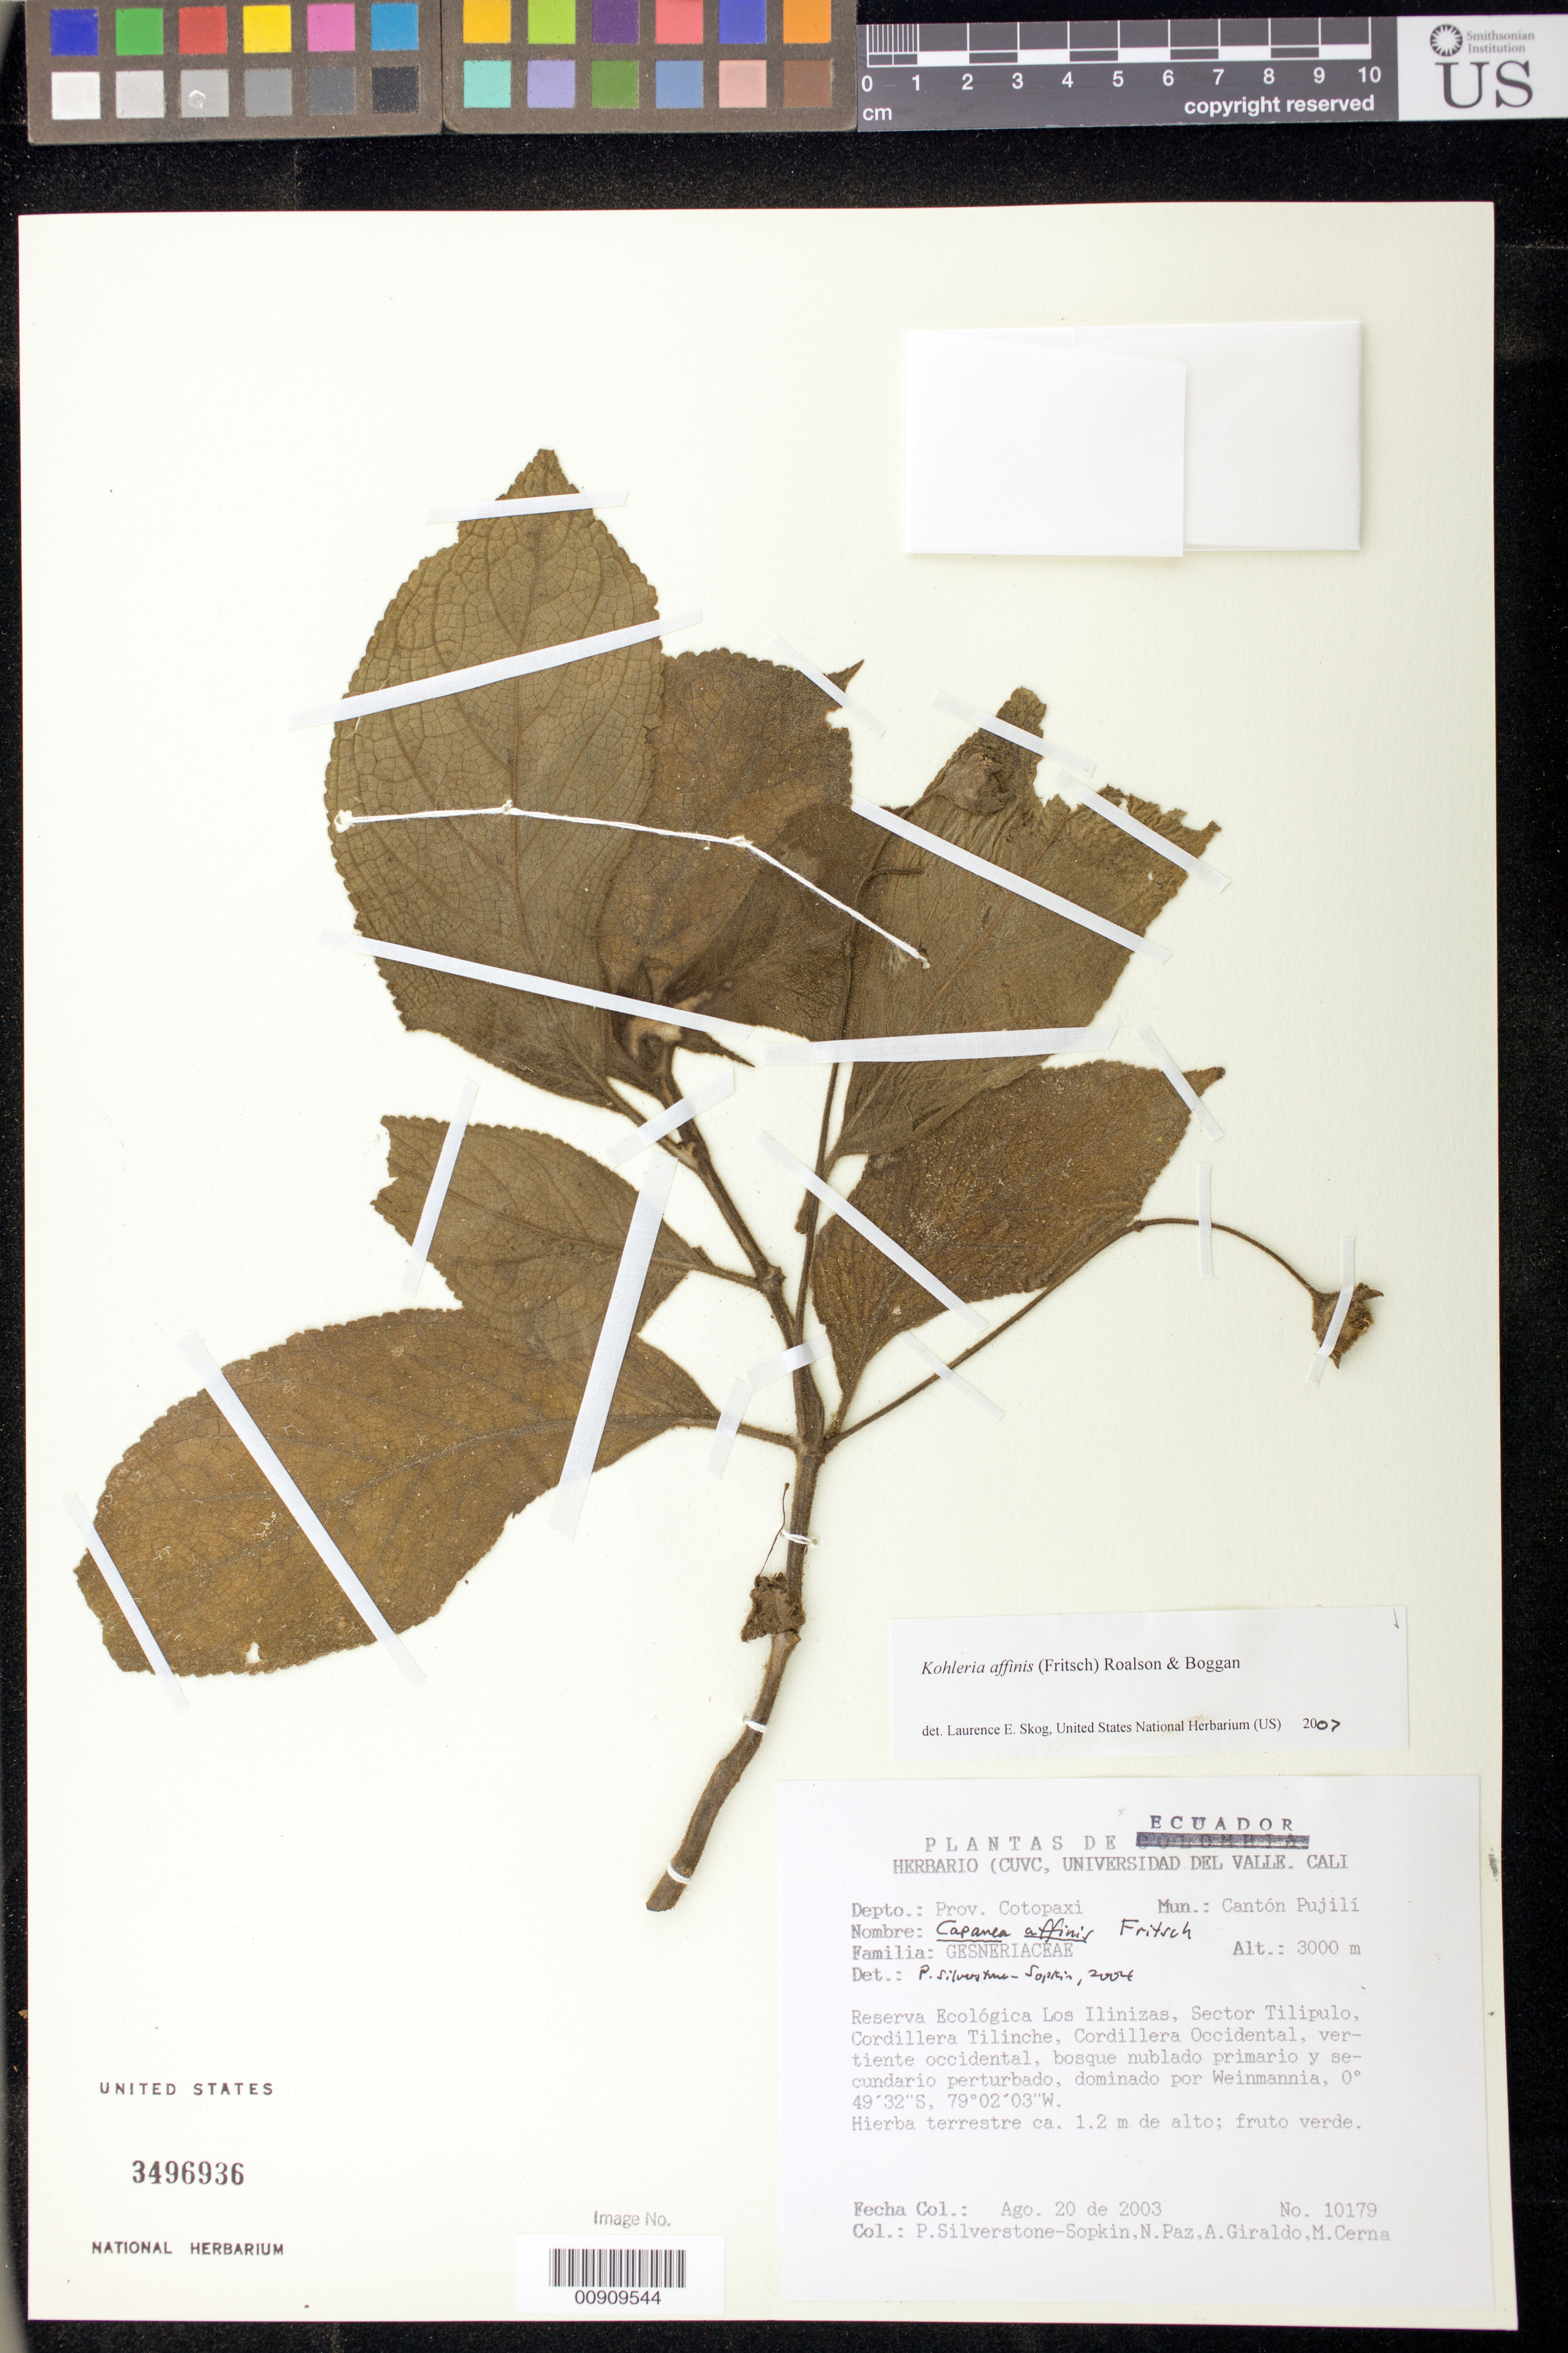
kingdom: Plantae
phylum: Tracheophyta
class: Magnoliopsida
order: Lamiales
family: Gesneriaceae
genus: Kohleria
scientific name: Kohleria affinis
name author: (Fritsch) Roalson & Boggan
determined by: Skog, Laurence E.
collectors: P. A. Silverstone-Sopkin, N. Paz, A. Giraldo & M. Cerna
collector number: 10179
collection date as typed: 20 Aug 2003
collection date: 2003-08-20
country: Ecuador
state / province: Cotopaxi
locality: Cantón Pujilí. Reserva Ecológica Los Ilinizas, Sector Tilipulo, Cordillera Tilinche, Cordillera Occidental, vertiente occidental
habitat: Bosque nublado primario y secundario perturbado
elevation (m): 3000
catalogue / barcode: US 3496936